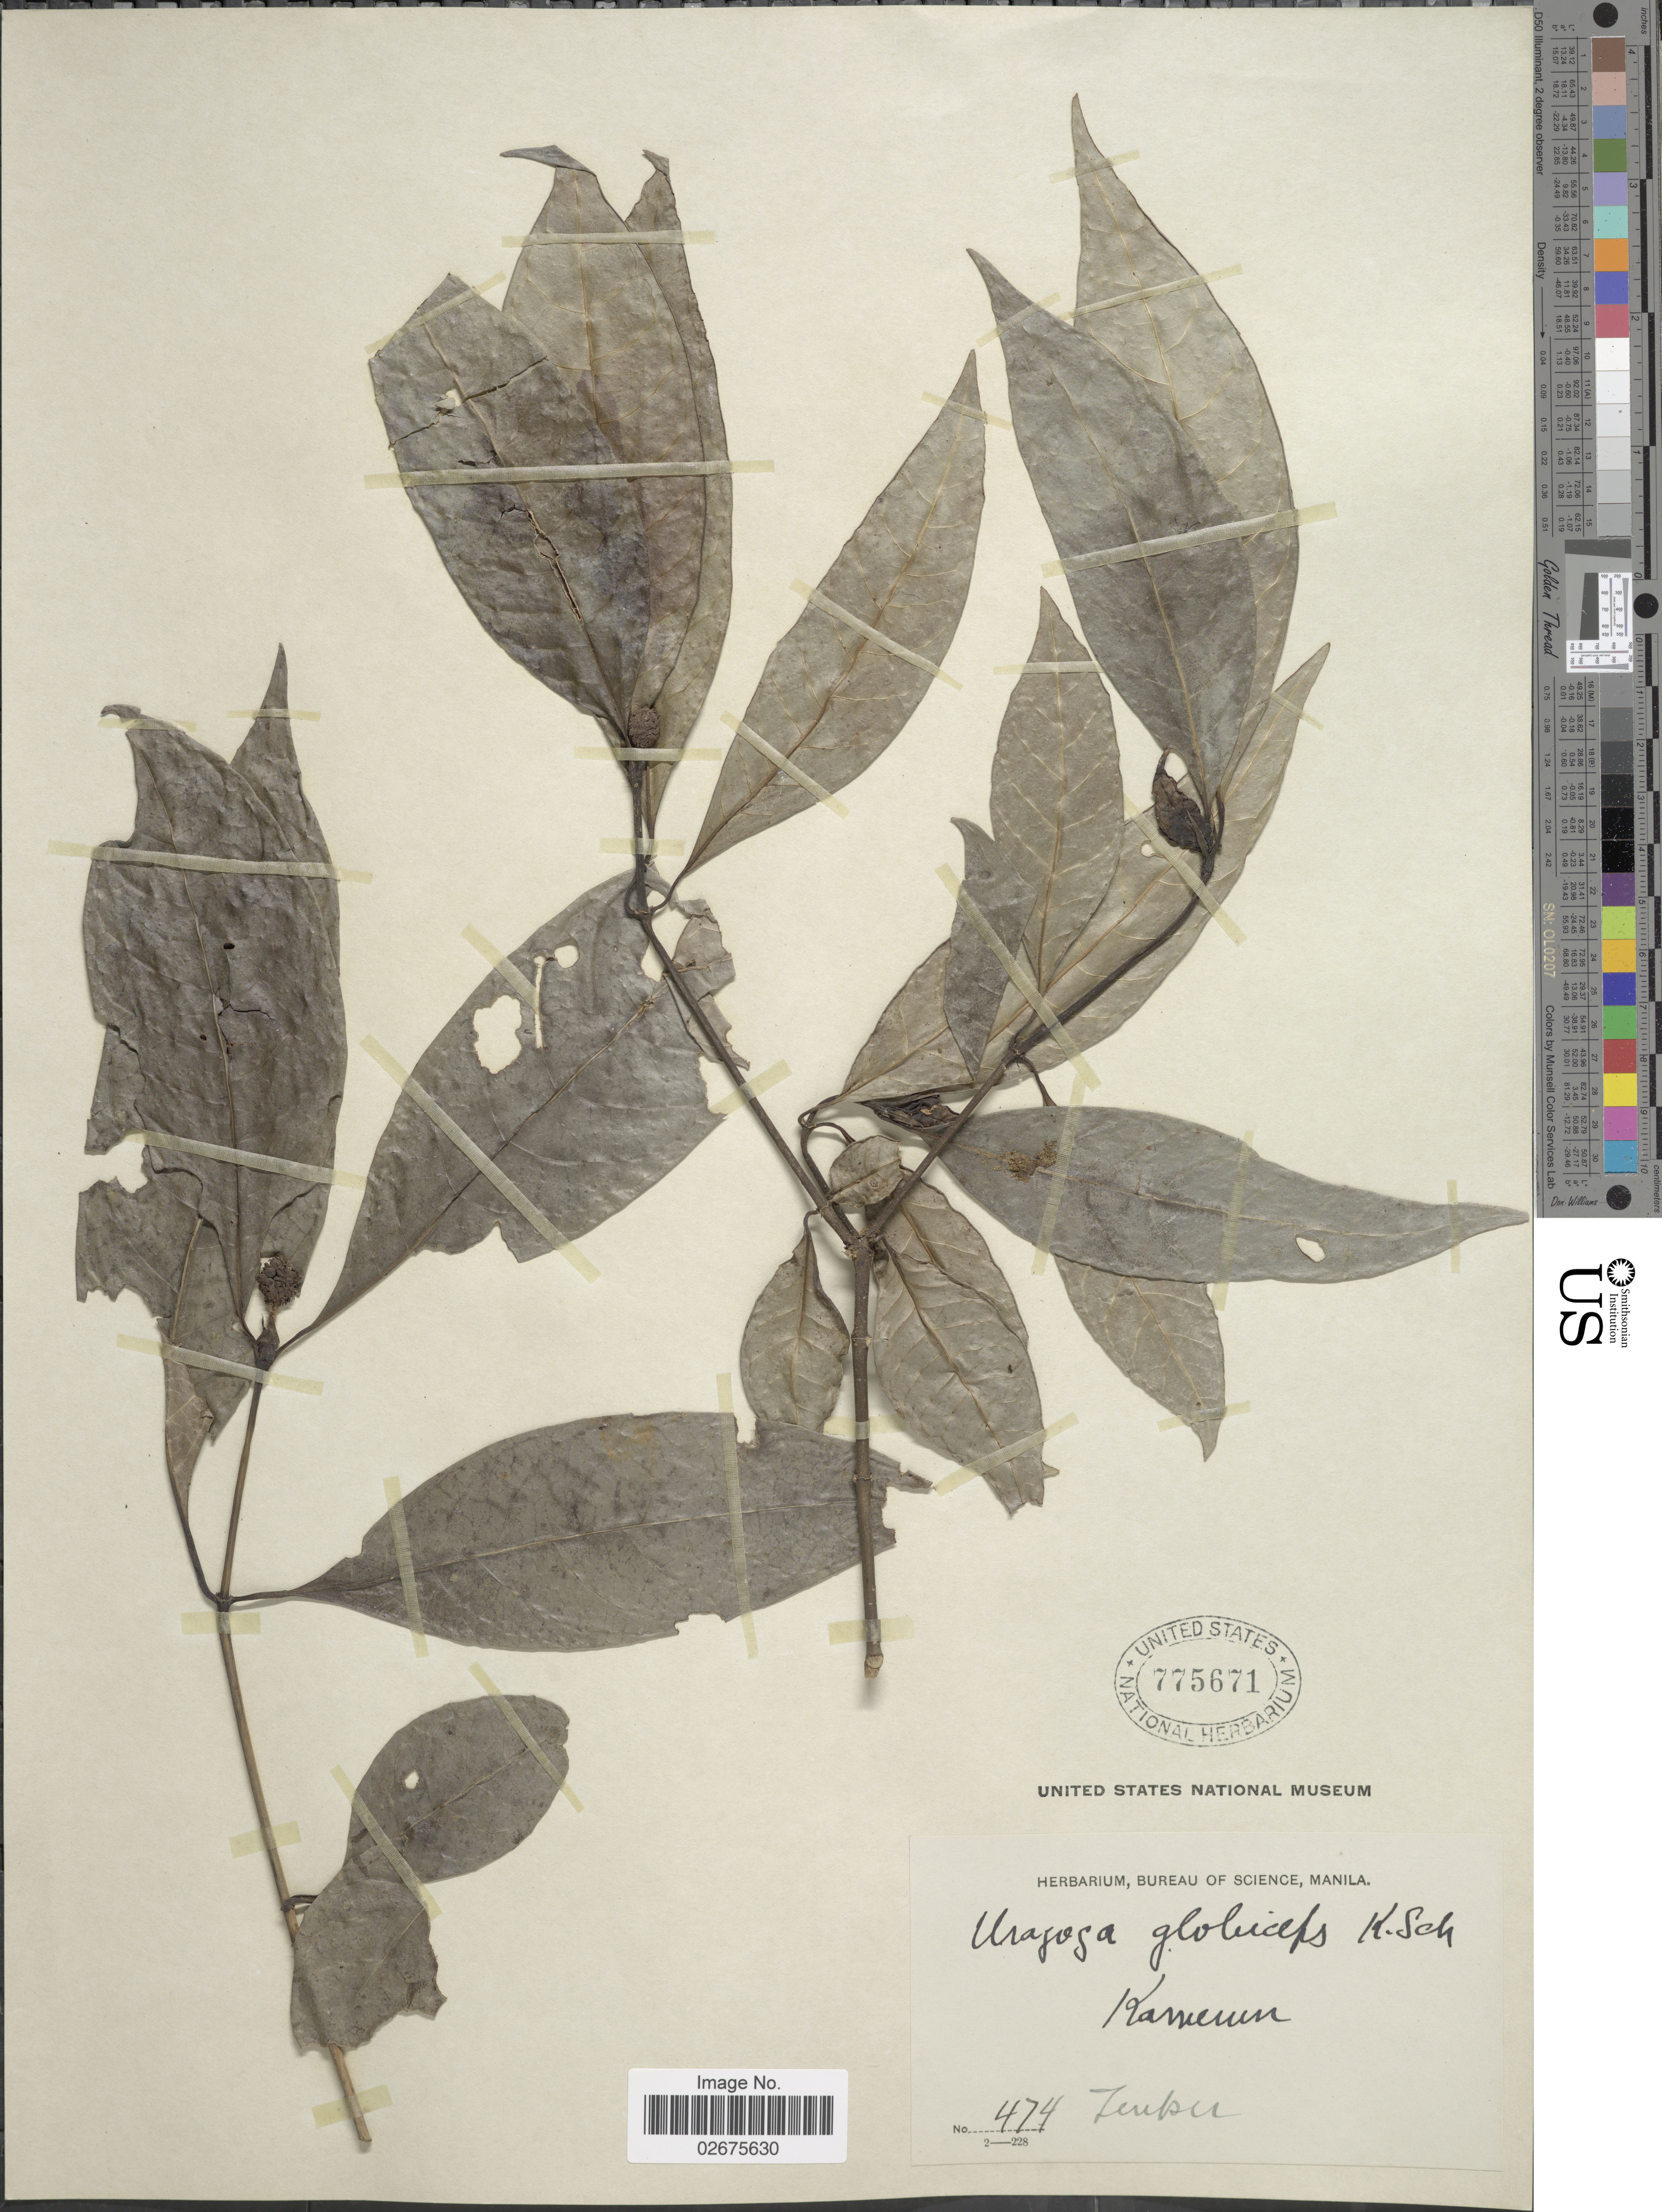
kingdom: Plantae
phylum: Tracheophyta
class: Magnoliopsida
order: Gentianales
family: Rubiaceae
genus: Psychotria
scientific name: Psychotria globiceps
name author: K. Schum.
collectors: G. A. Zenker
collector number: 474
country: Cameroon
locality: Kamerun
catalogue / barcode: US 775671